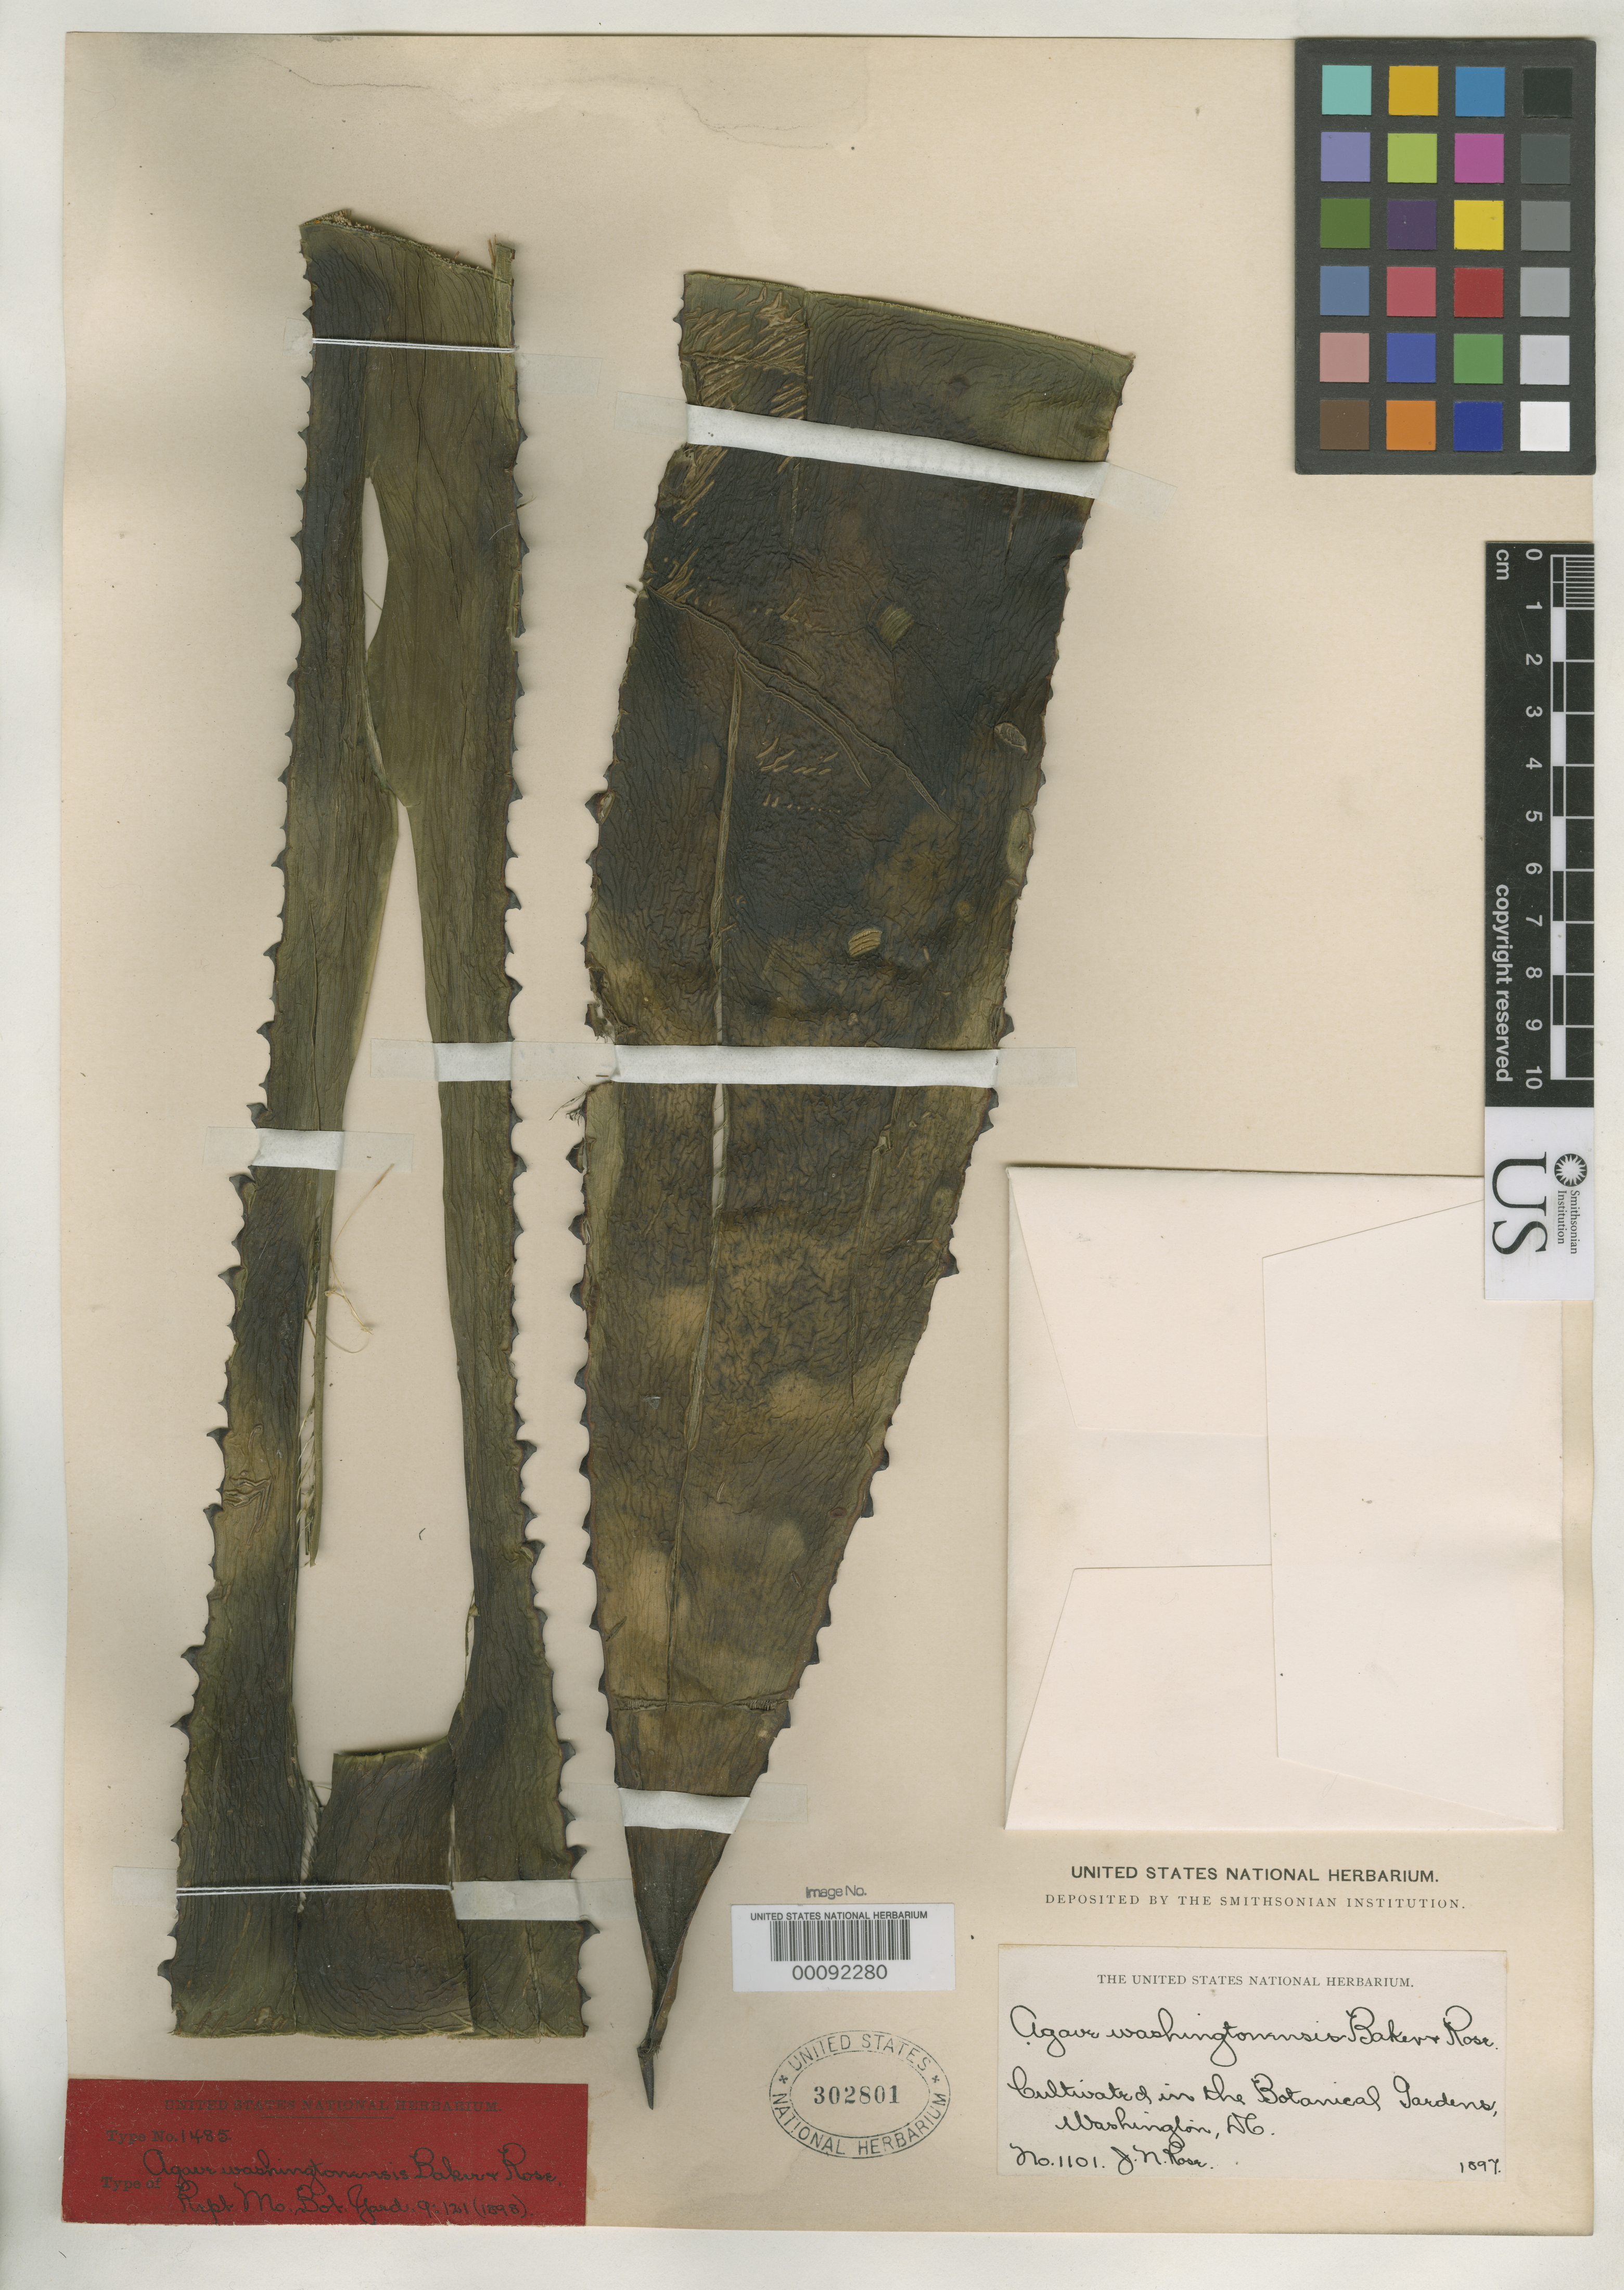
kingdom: Plantae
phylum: Tracheophyta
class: Liliopsida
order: Asparagales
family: Asparagaceae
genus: Agave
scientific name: Agave washingtonensis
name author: Baker & Rose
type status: Type Collection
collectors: J. N. Rose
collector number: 1101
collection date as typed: Jan 1897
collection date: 1897-01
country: Mexico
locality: Cultivated at Botanic Garden, Washington, D.C.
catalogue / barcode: US 302801